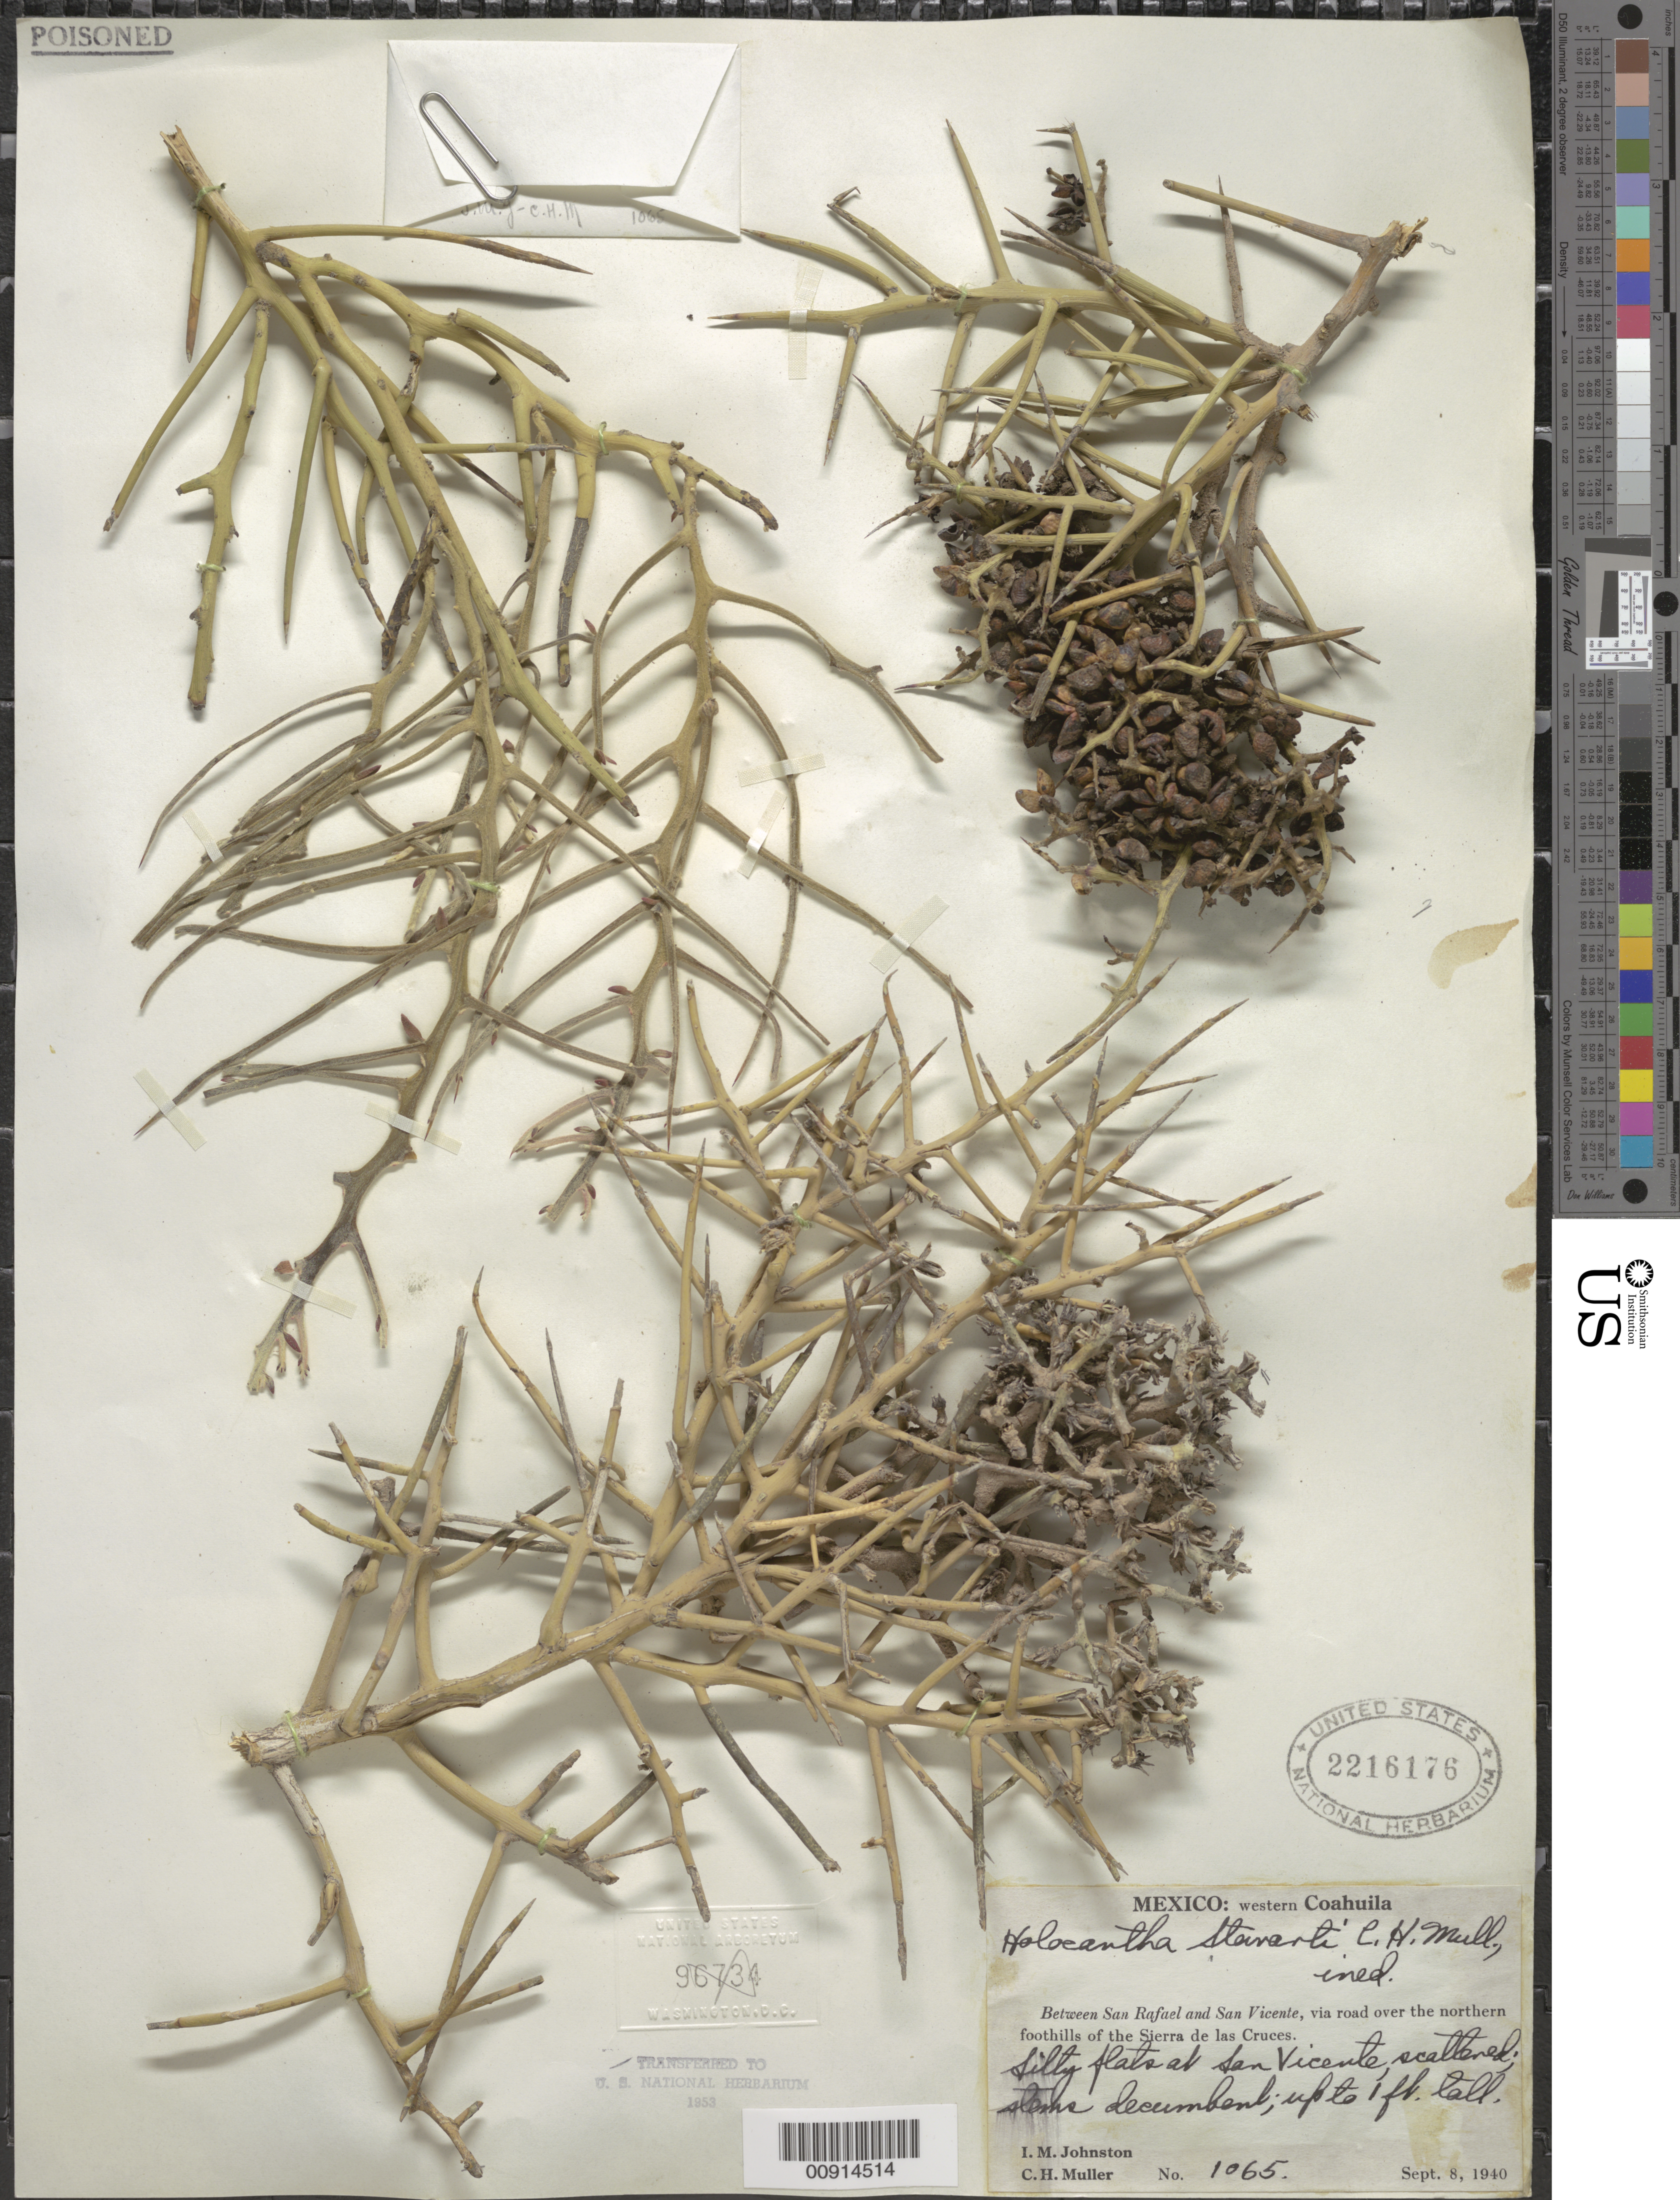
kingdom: Plantae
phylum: Tracheophyta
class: Magnoliopsida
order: Sapindales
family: Simaroubaceae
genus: Castela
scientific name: Castela stewartii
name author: (C.H. Müll.) Moran & Felger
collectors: I.M. Johnston & C. H. Muller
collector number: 1065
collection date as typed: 08 Sep 1940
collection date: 1940-09-08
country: Mexico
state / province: Coahuila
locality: At San Vicente. Western Coahuila.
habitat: Silty flats.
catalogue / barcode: US 2216176